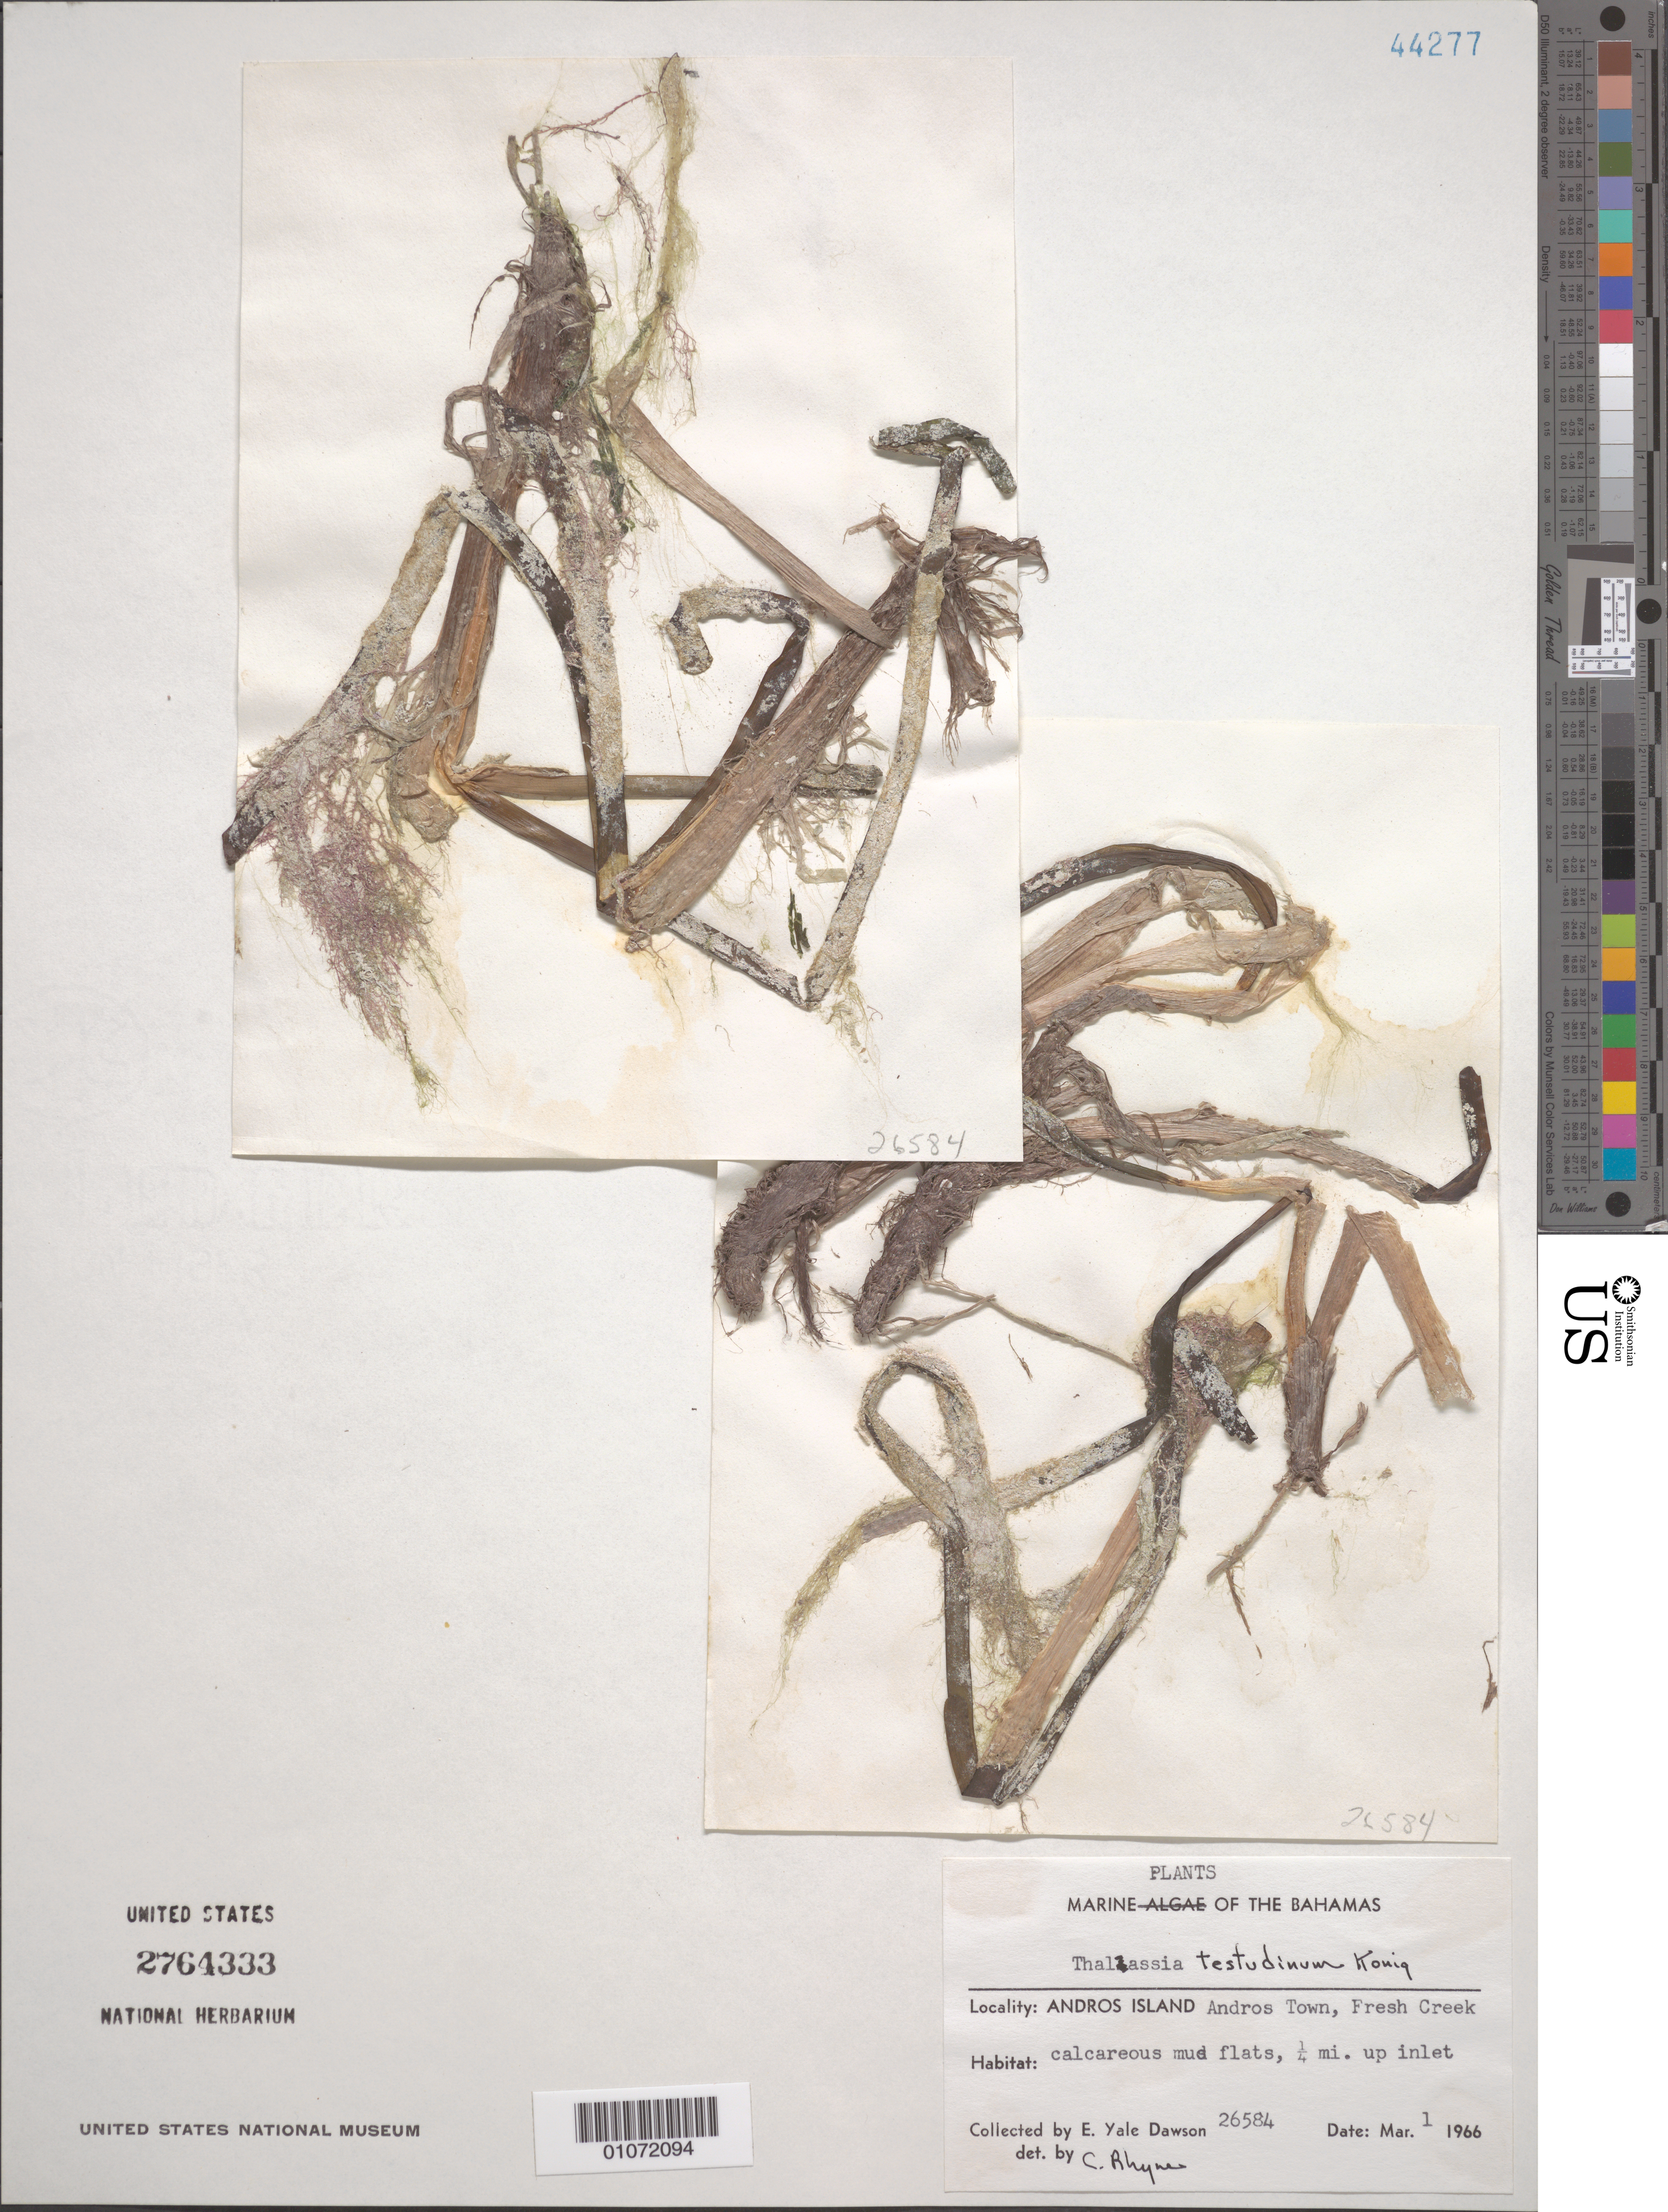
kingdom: Plantae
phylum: Tracheophyta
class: Liliopsida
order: Alismatales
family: Hydrocharitaceae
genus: Thalassia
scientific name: Thalassia testudinum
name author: Banks & Sol. ex K.D. Koenig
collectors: E. Y. Dawson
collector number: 26584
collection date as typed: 01 Mar 1966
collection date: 1966-03-01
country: Bahamas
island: Andros I.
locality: Andros Town, Fresh Creek. calcareous mud flats, 1/4 mile up inlet.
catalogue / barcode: US 2764333